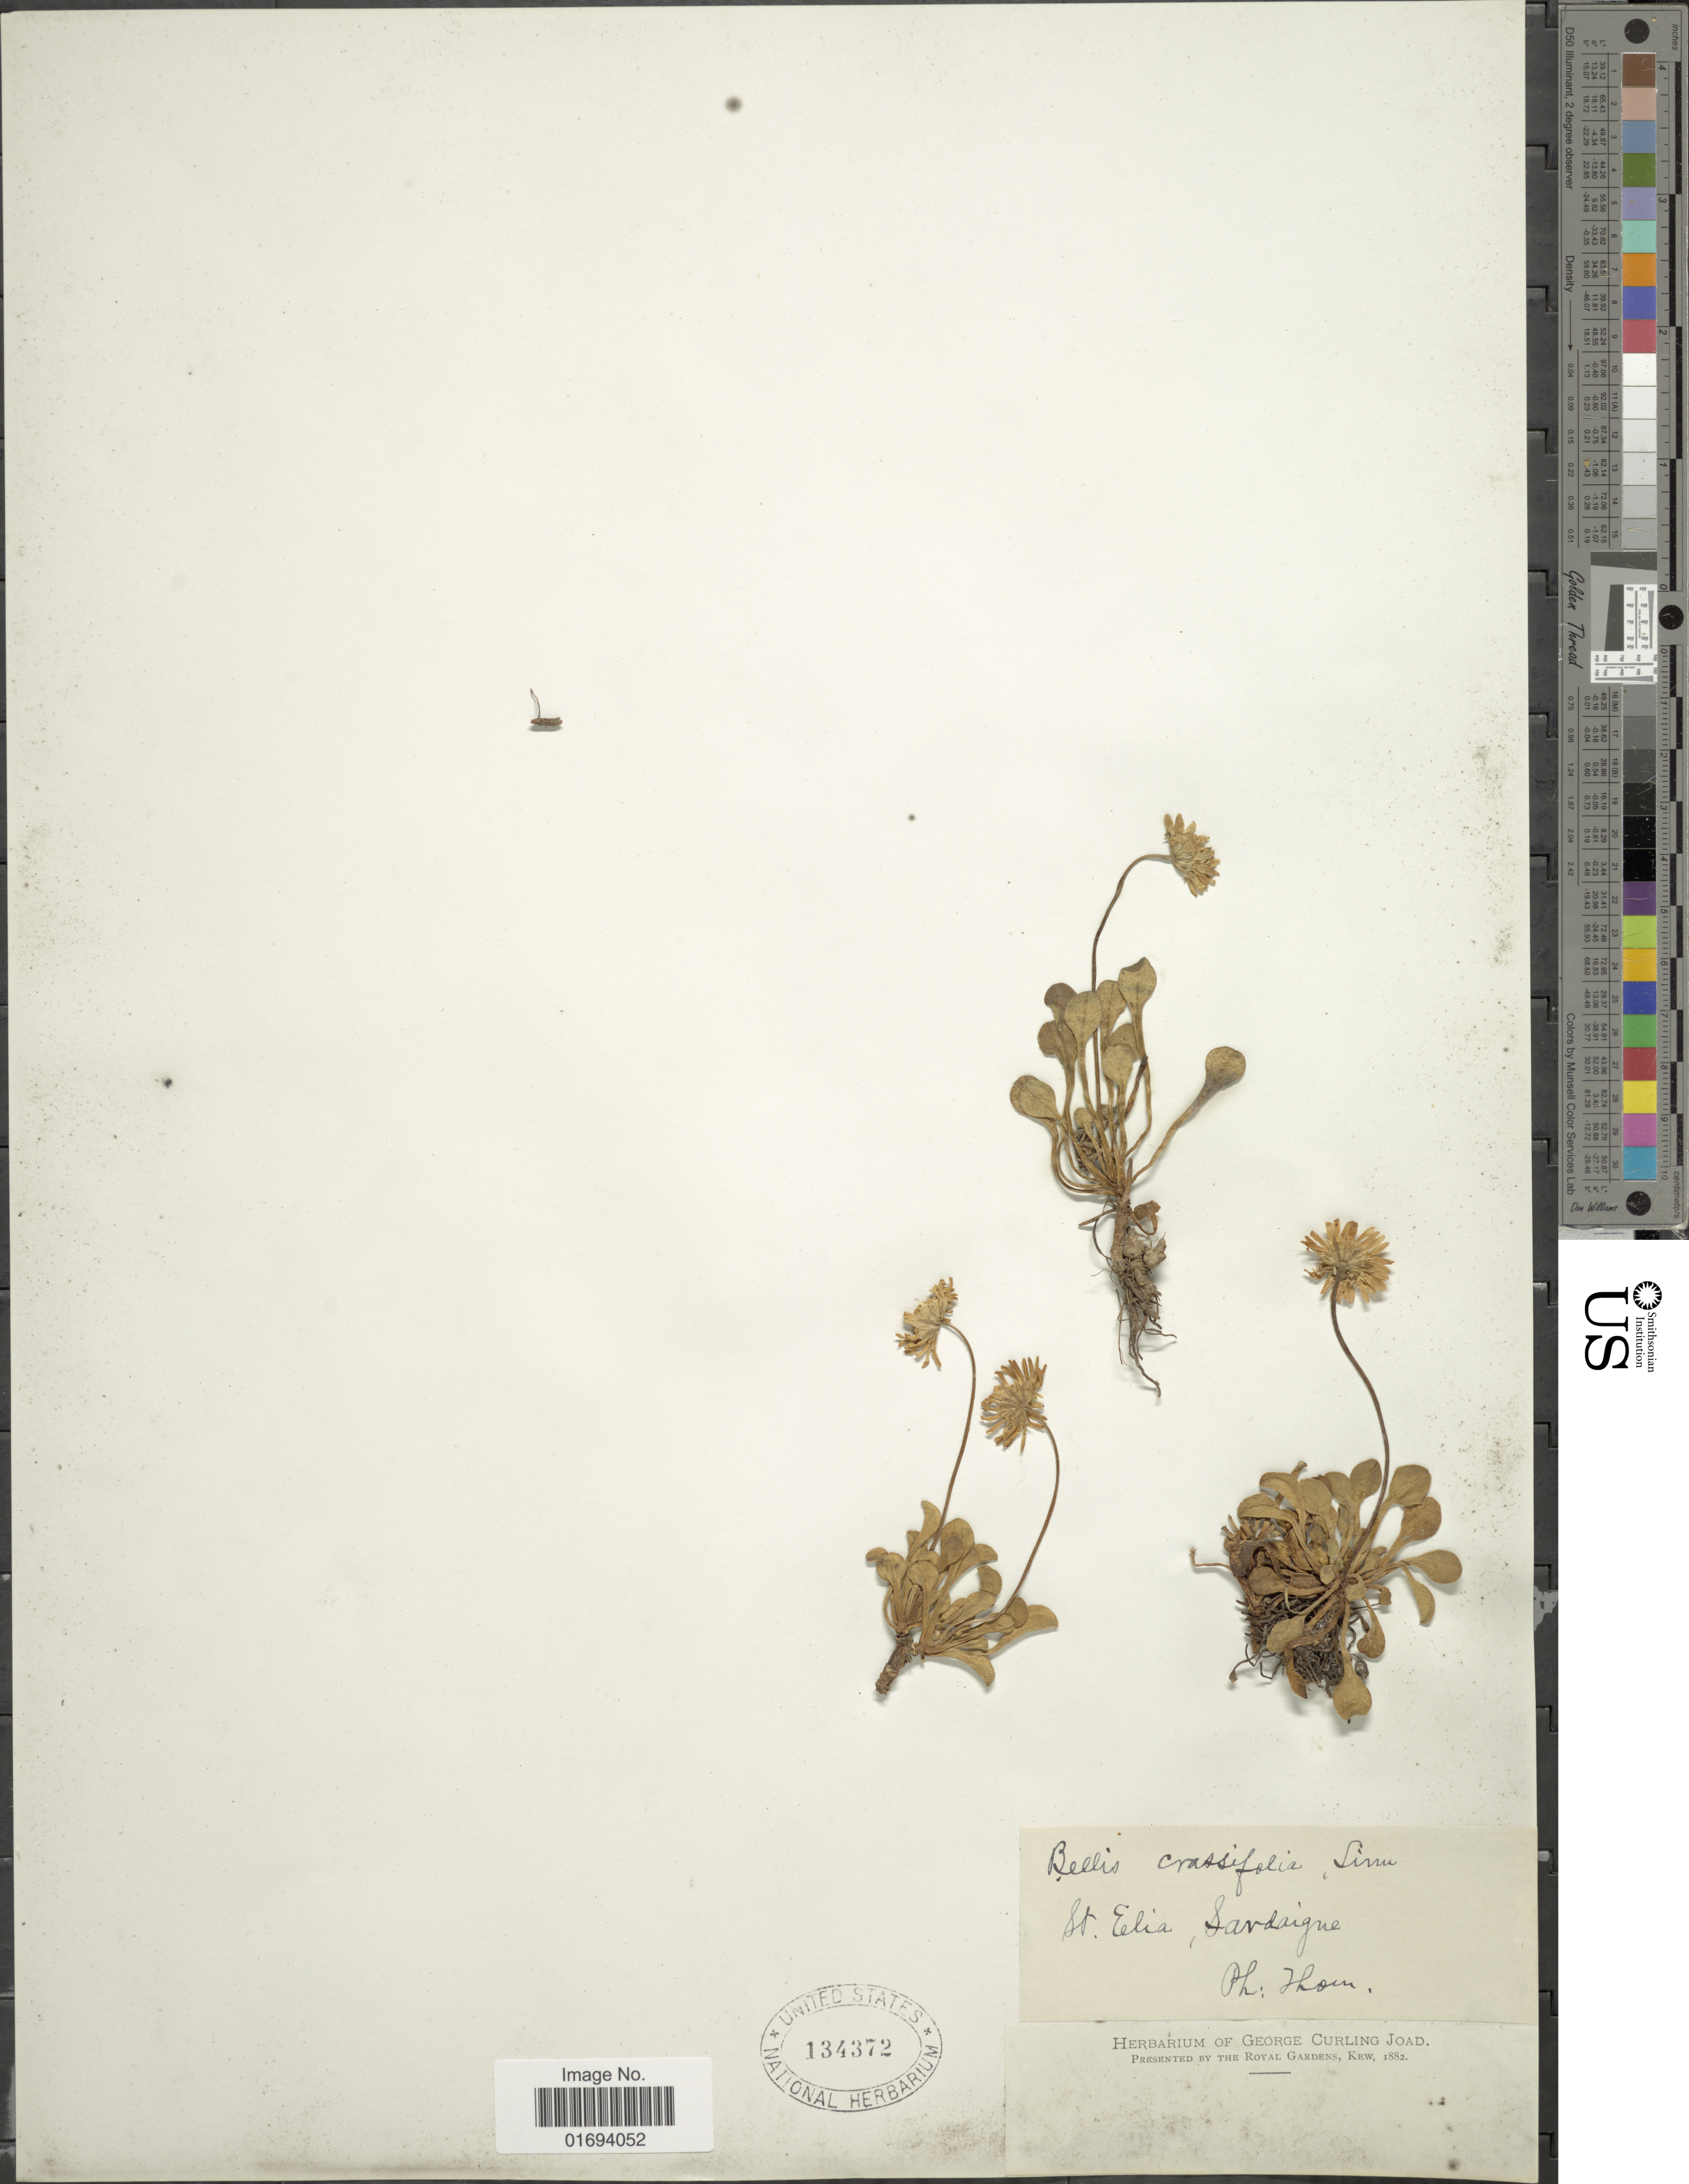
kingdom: Plantae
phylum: Tracheophyta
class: Magnoliopsida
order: Asterales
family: Asteraceae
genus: Bellis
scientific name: Bellis crassifolia L. sp. nov. ined.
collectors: P. Thom.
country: Italy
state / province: Sardegna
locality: St. Elia, Sardegna [interpreted]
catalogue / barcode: US 134372